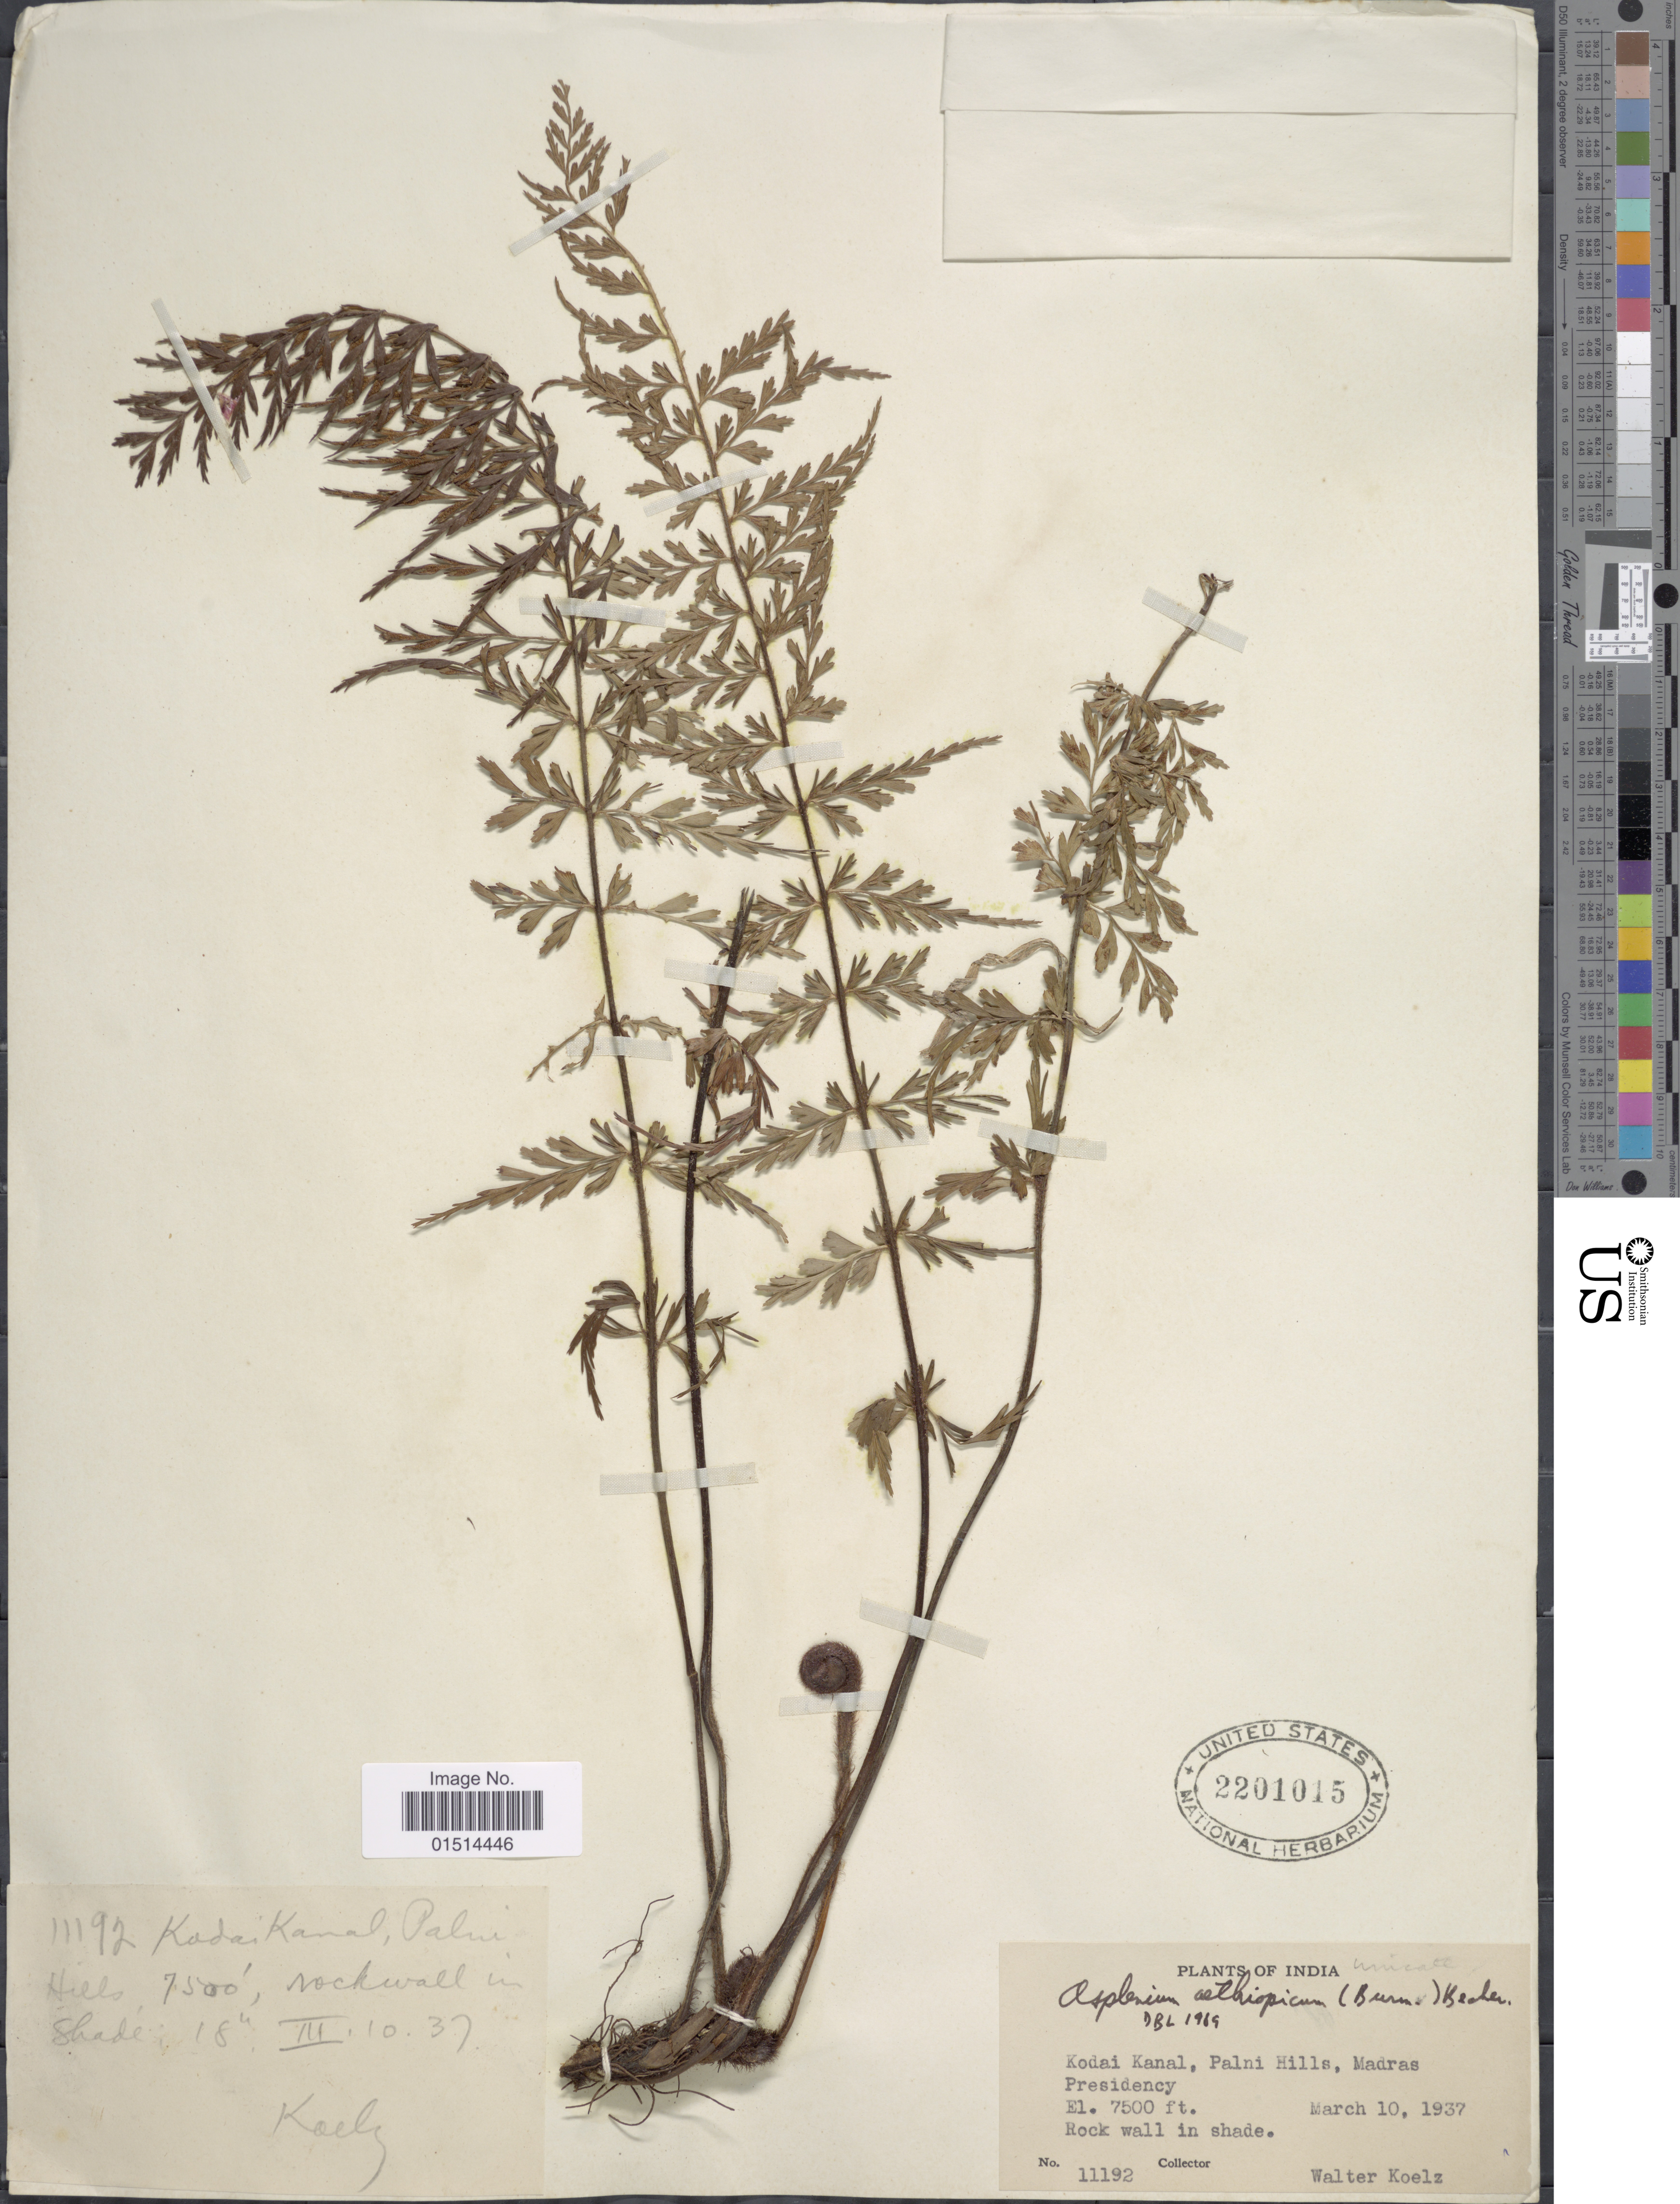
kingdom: Plantae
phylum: Tracheophyta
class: Polypodiopsida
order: Polypodiales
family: Aspleniaceae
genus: Asplenium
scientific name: Asplenium aethiopicum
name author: (Burm. f.) Bech.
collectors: W. N. Koelz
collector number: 11192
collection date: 1937-03-10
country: India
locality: India, Kodai Kanal, Palni Hills, Madras Presidency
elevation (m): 2286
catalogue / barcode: US 2201015